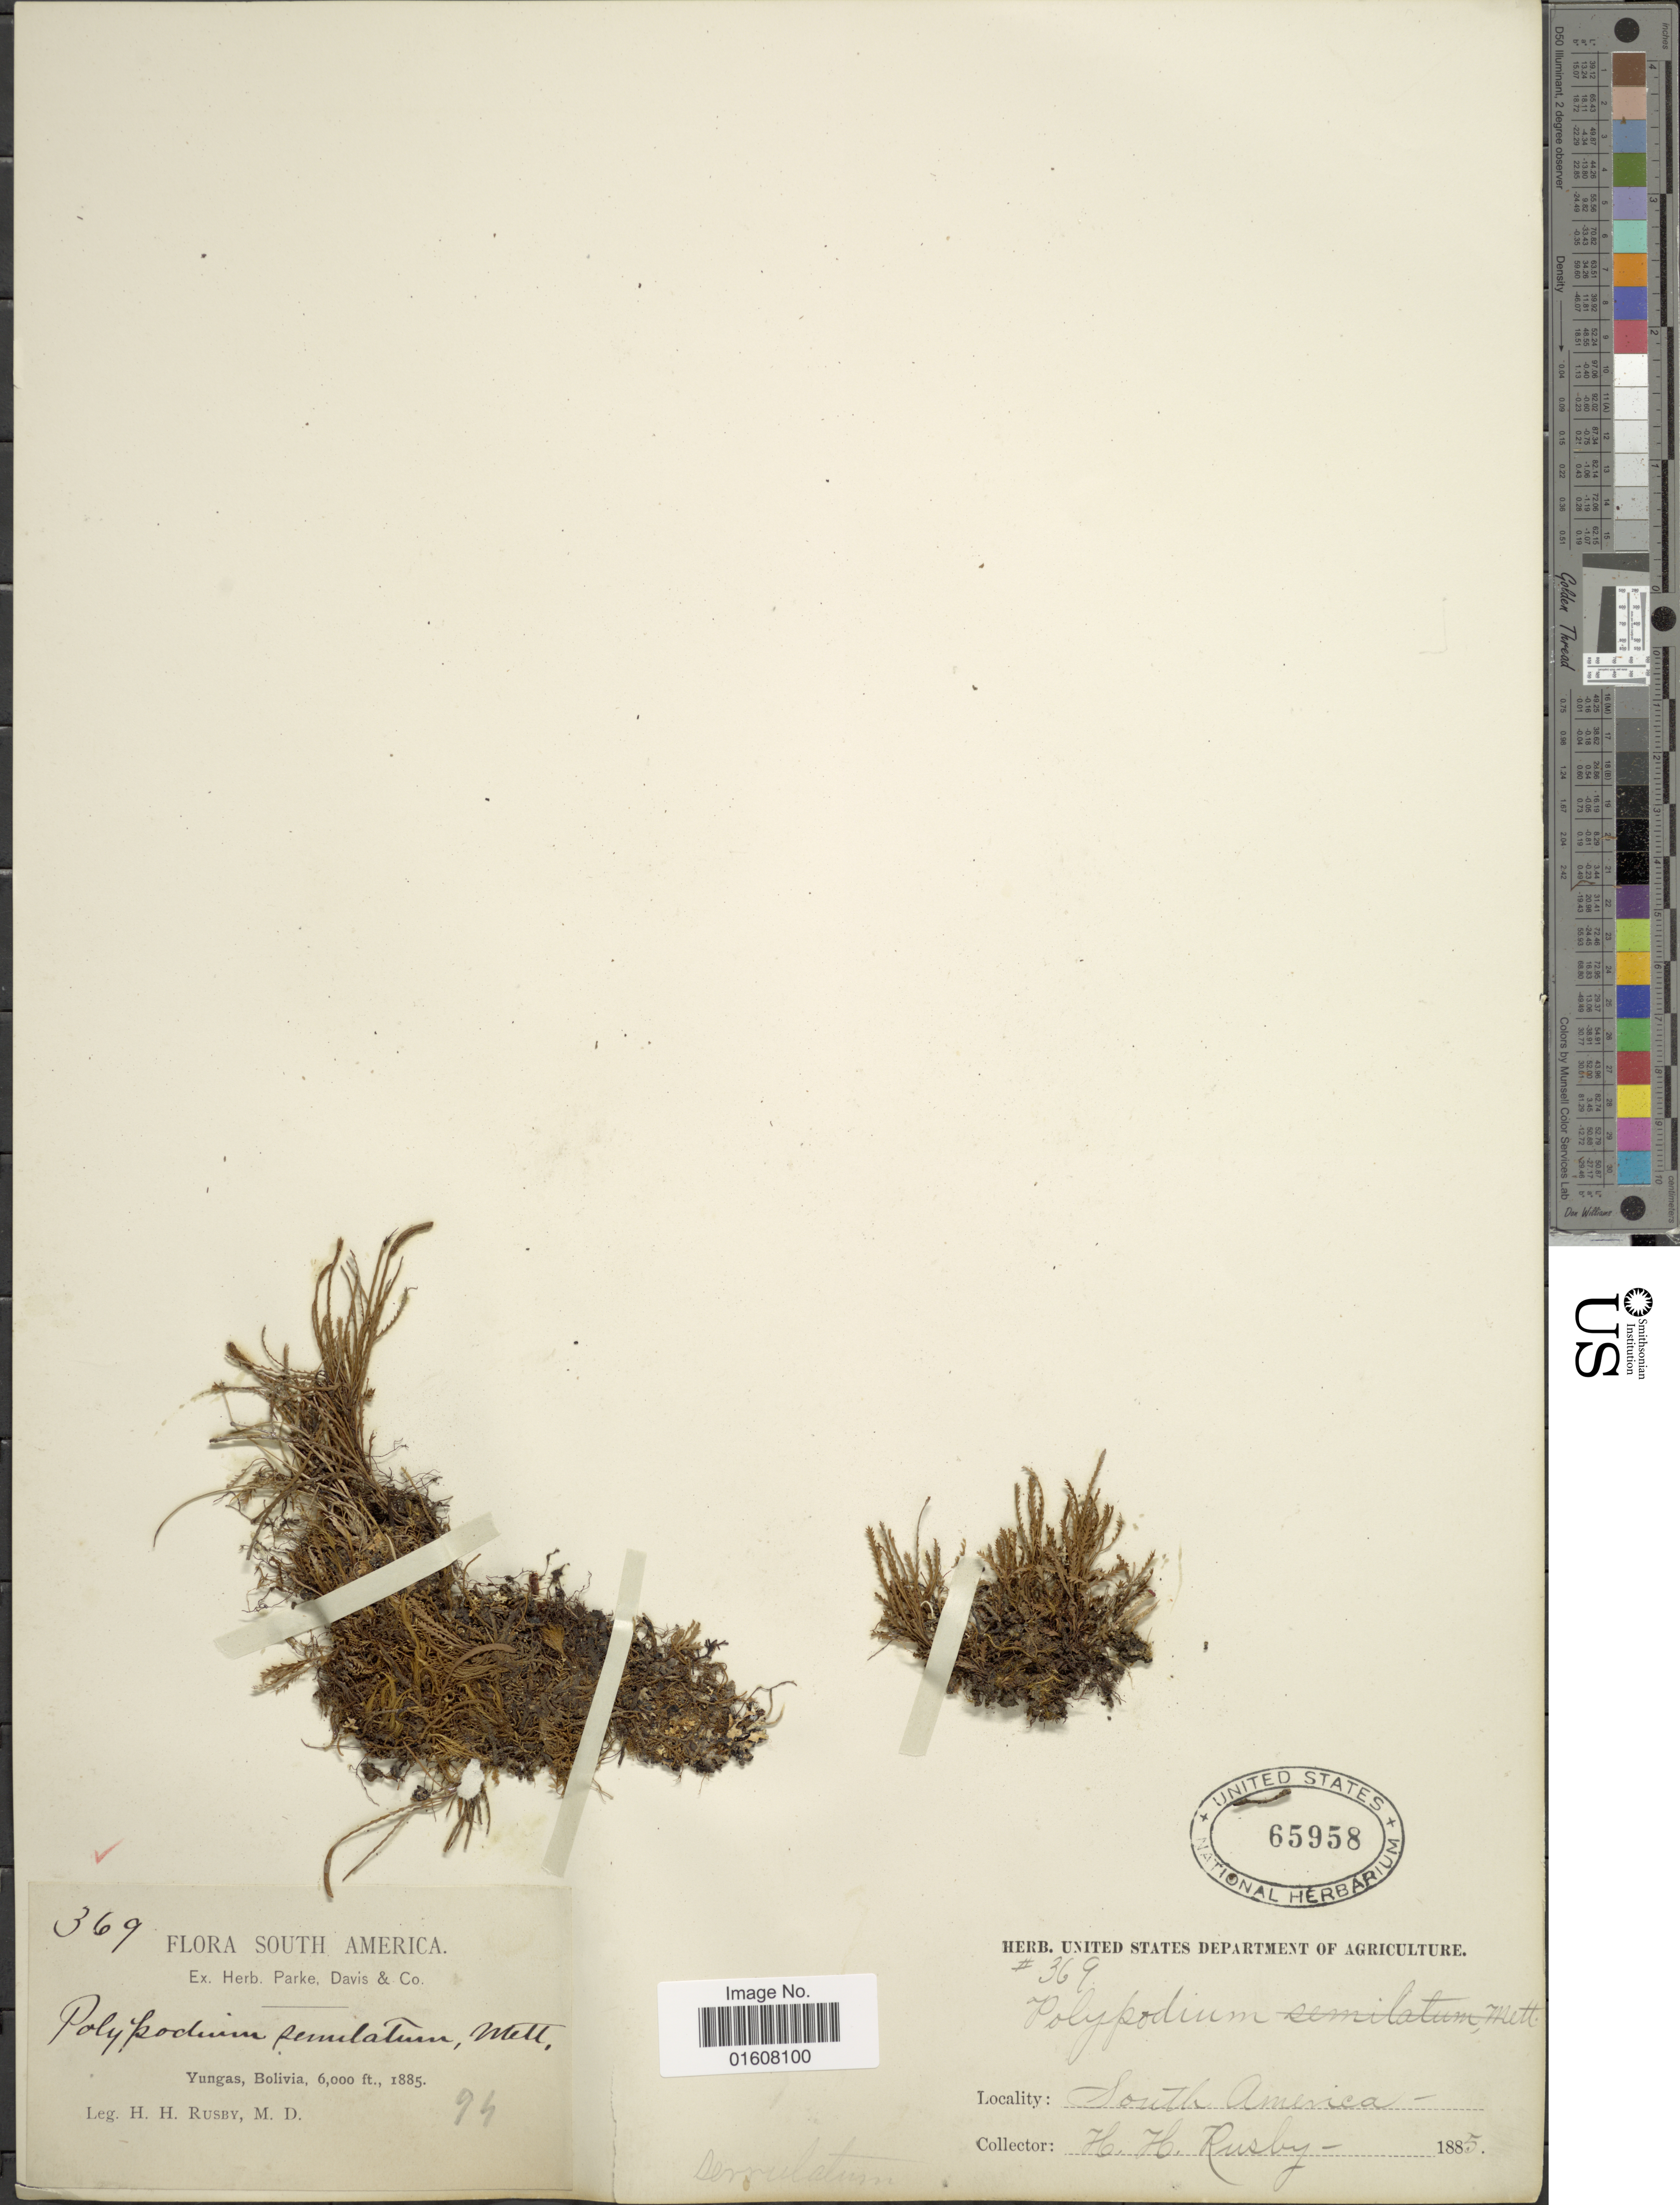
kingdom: Plantae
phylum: Tracheophyta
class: Polypodiopsida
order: Polypodiales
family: Polypodiaceae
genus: Cochlidium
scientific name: Cochlidium serrulatum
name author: (Sw.) L.E. Bishop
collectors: H. H. Rusby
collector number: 369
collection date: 1885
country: Bolivia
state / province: La Paz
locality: Yungas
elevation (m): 1829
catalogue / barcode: US 65958